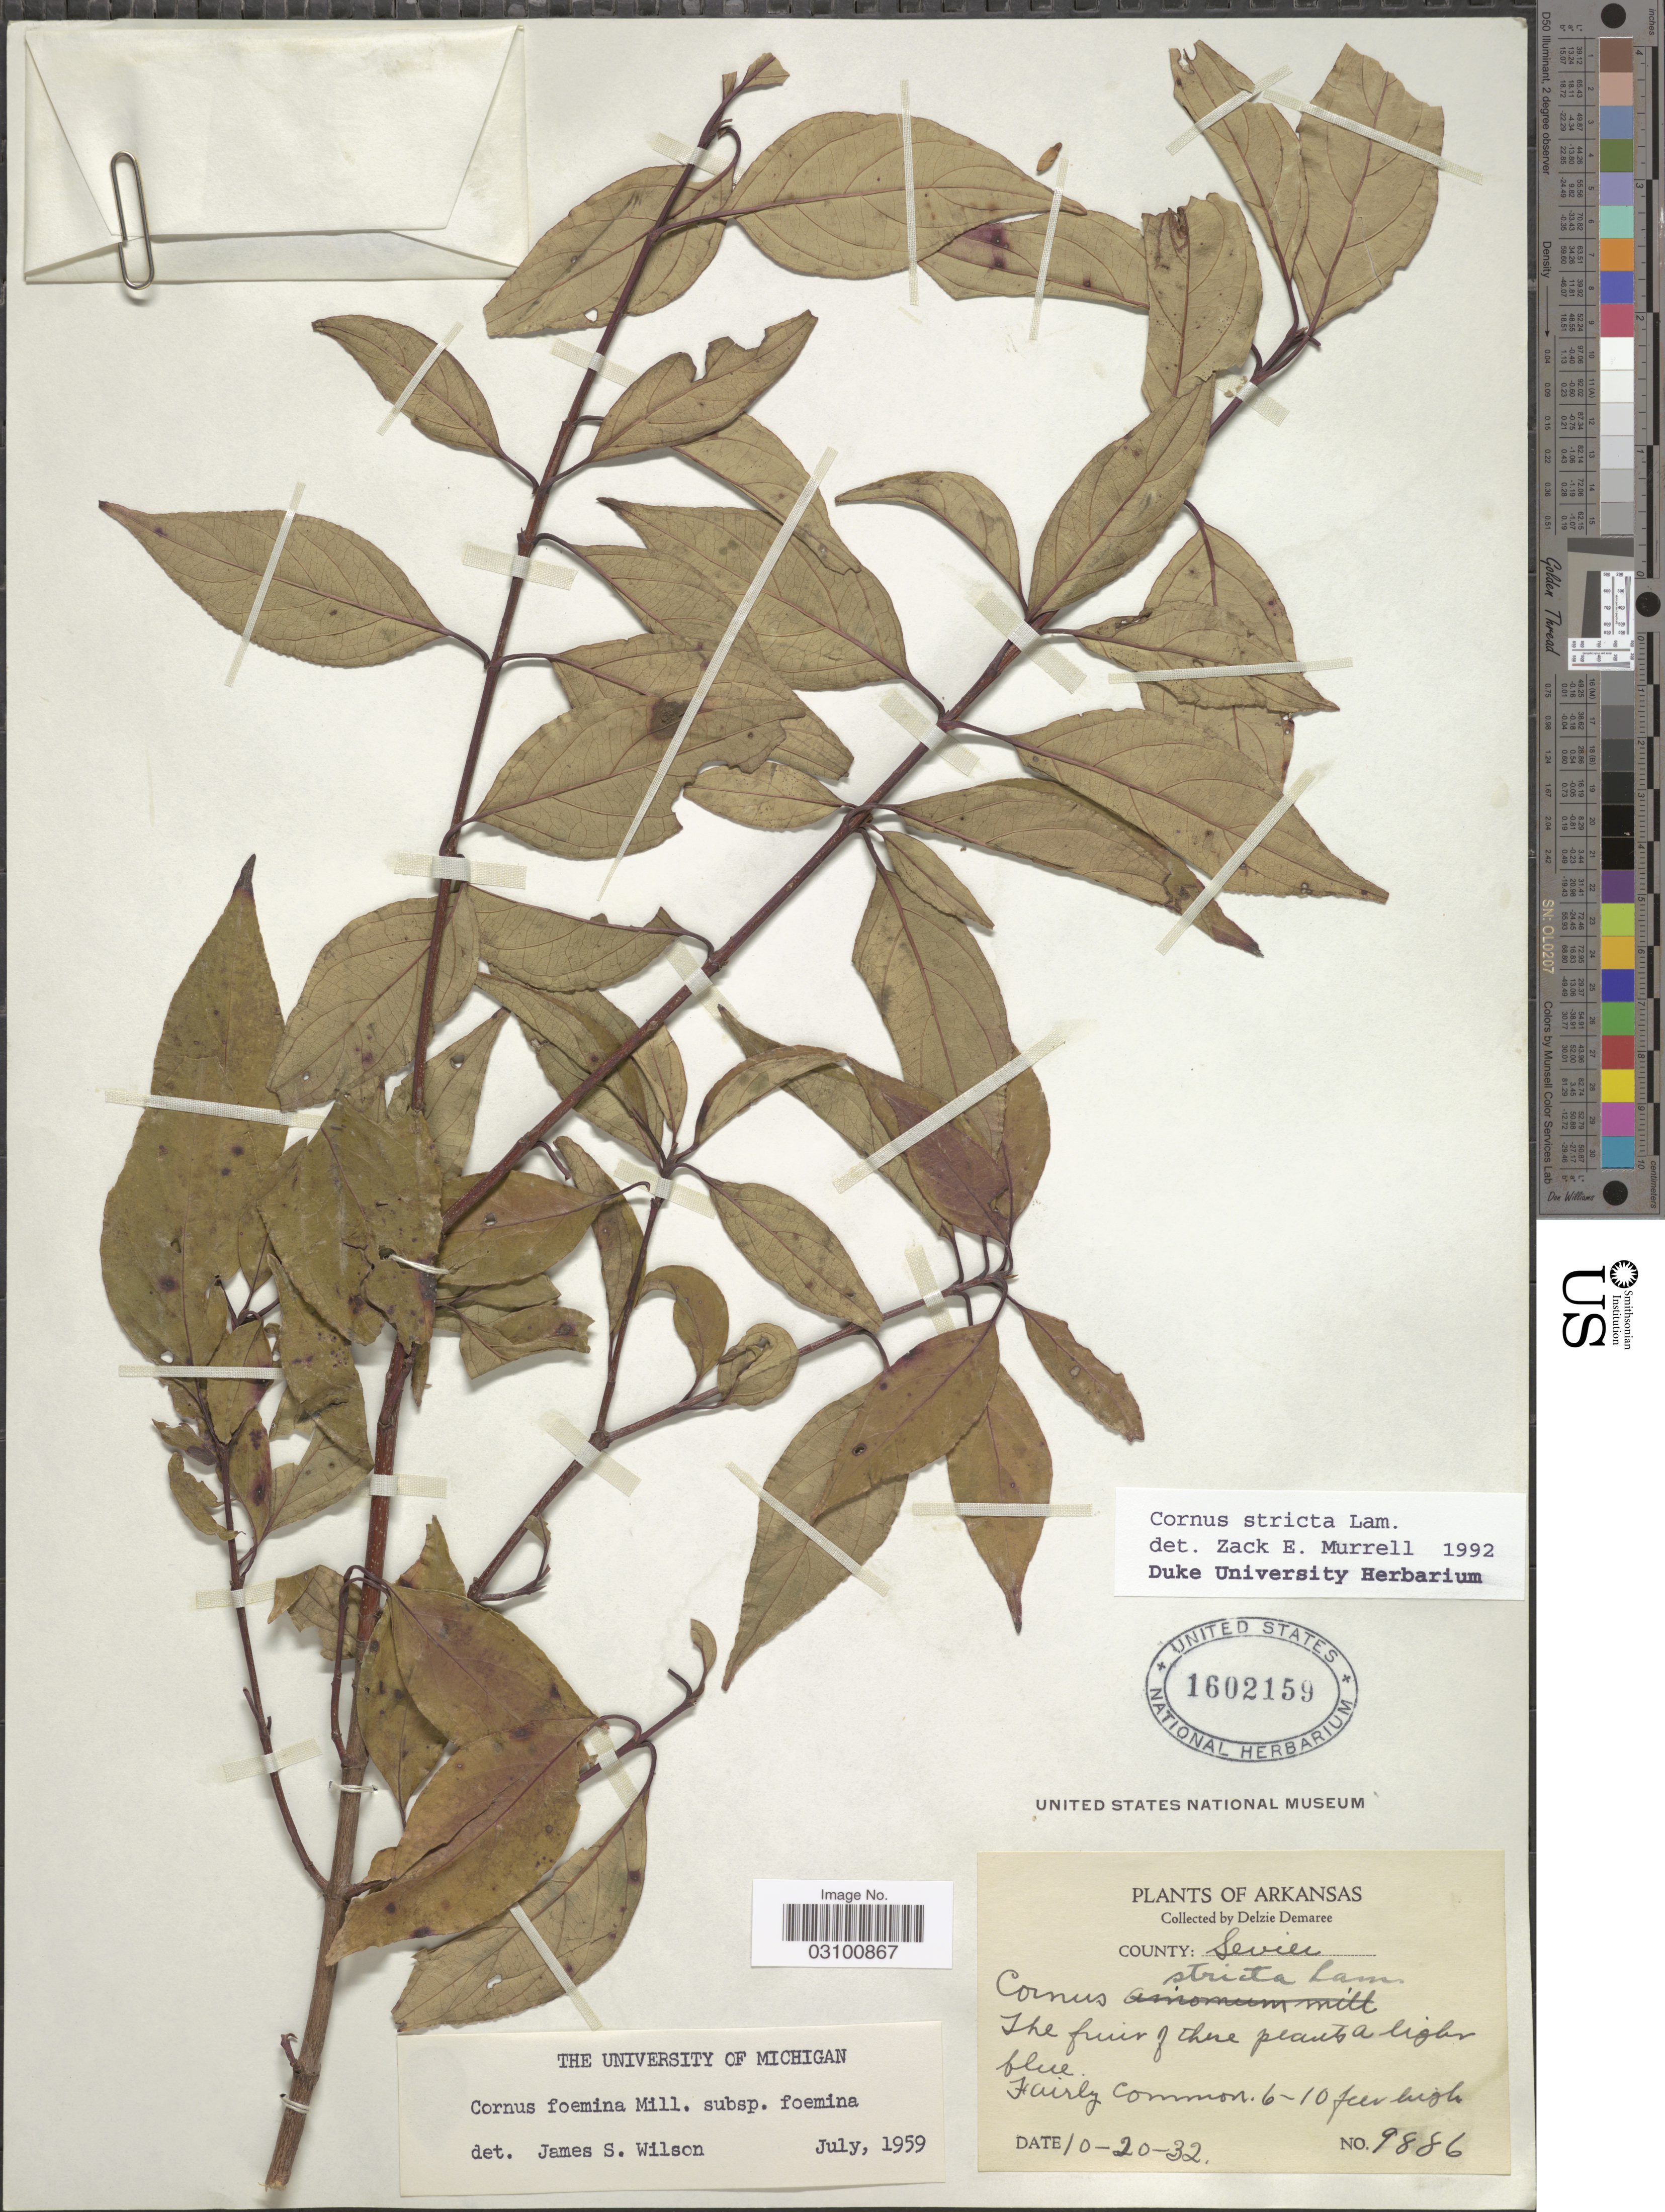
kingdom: Plantae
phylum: Tracheophyta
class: Magnoliopsida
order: Cornales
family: Cornaceae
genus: Cornus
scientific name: Cornus stricta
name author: Lam.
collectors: D. Demaree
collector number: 9886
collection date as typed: Transcribed d/m/y: 20/10/32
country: United States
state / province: Arkansas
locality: County: Sevies.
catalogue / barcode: US 1602159